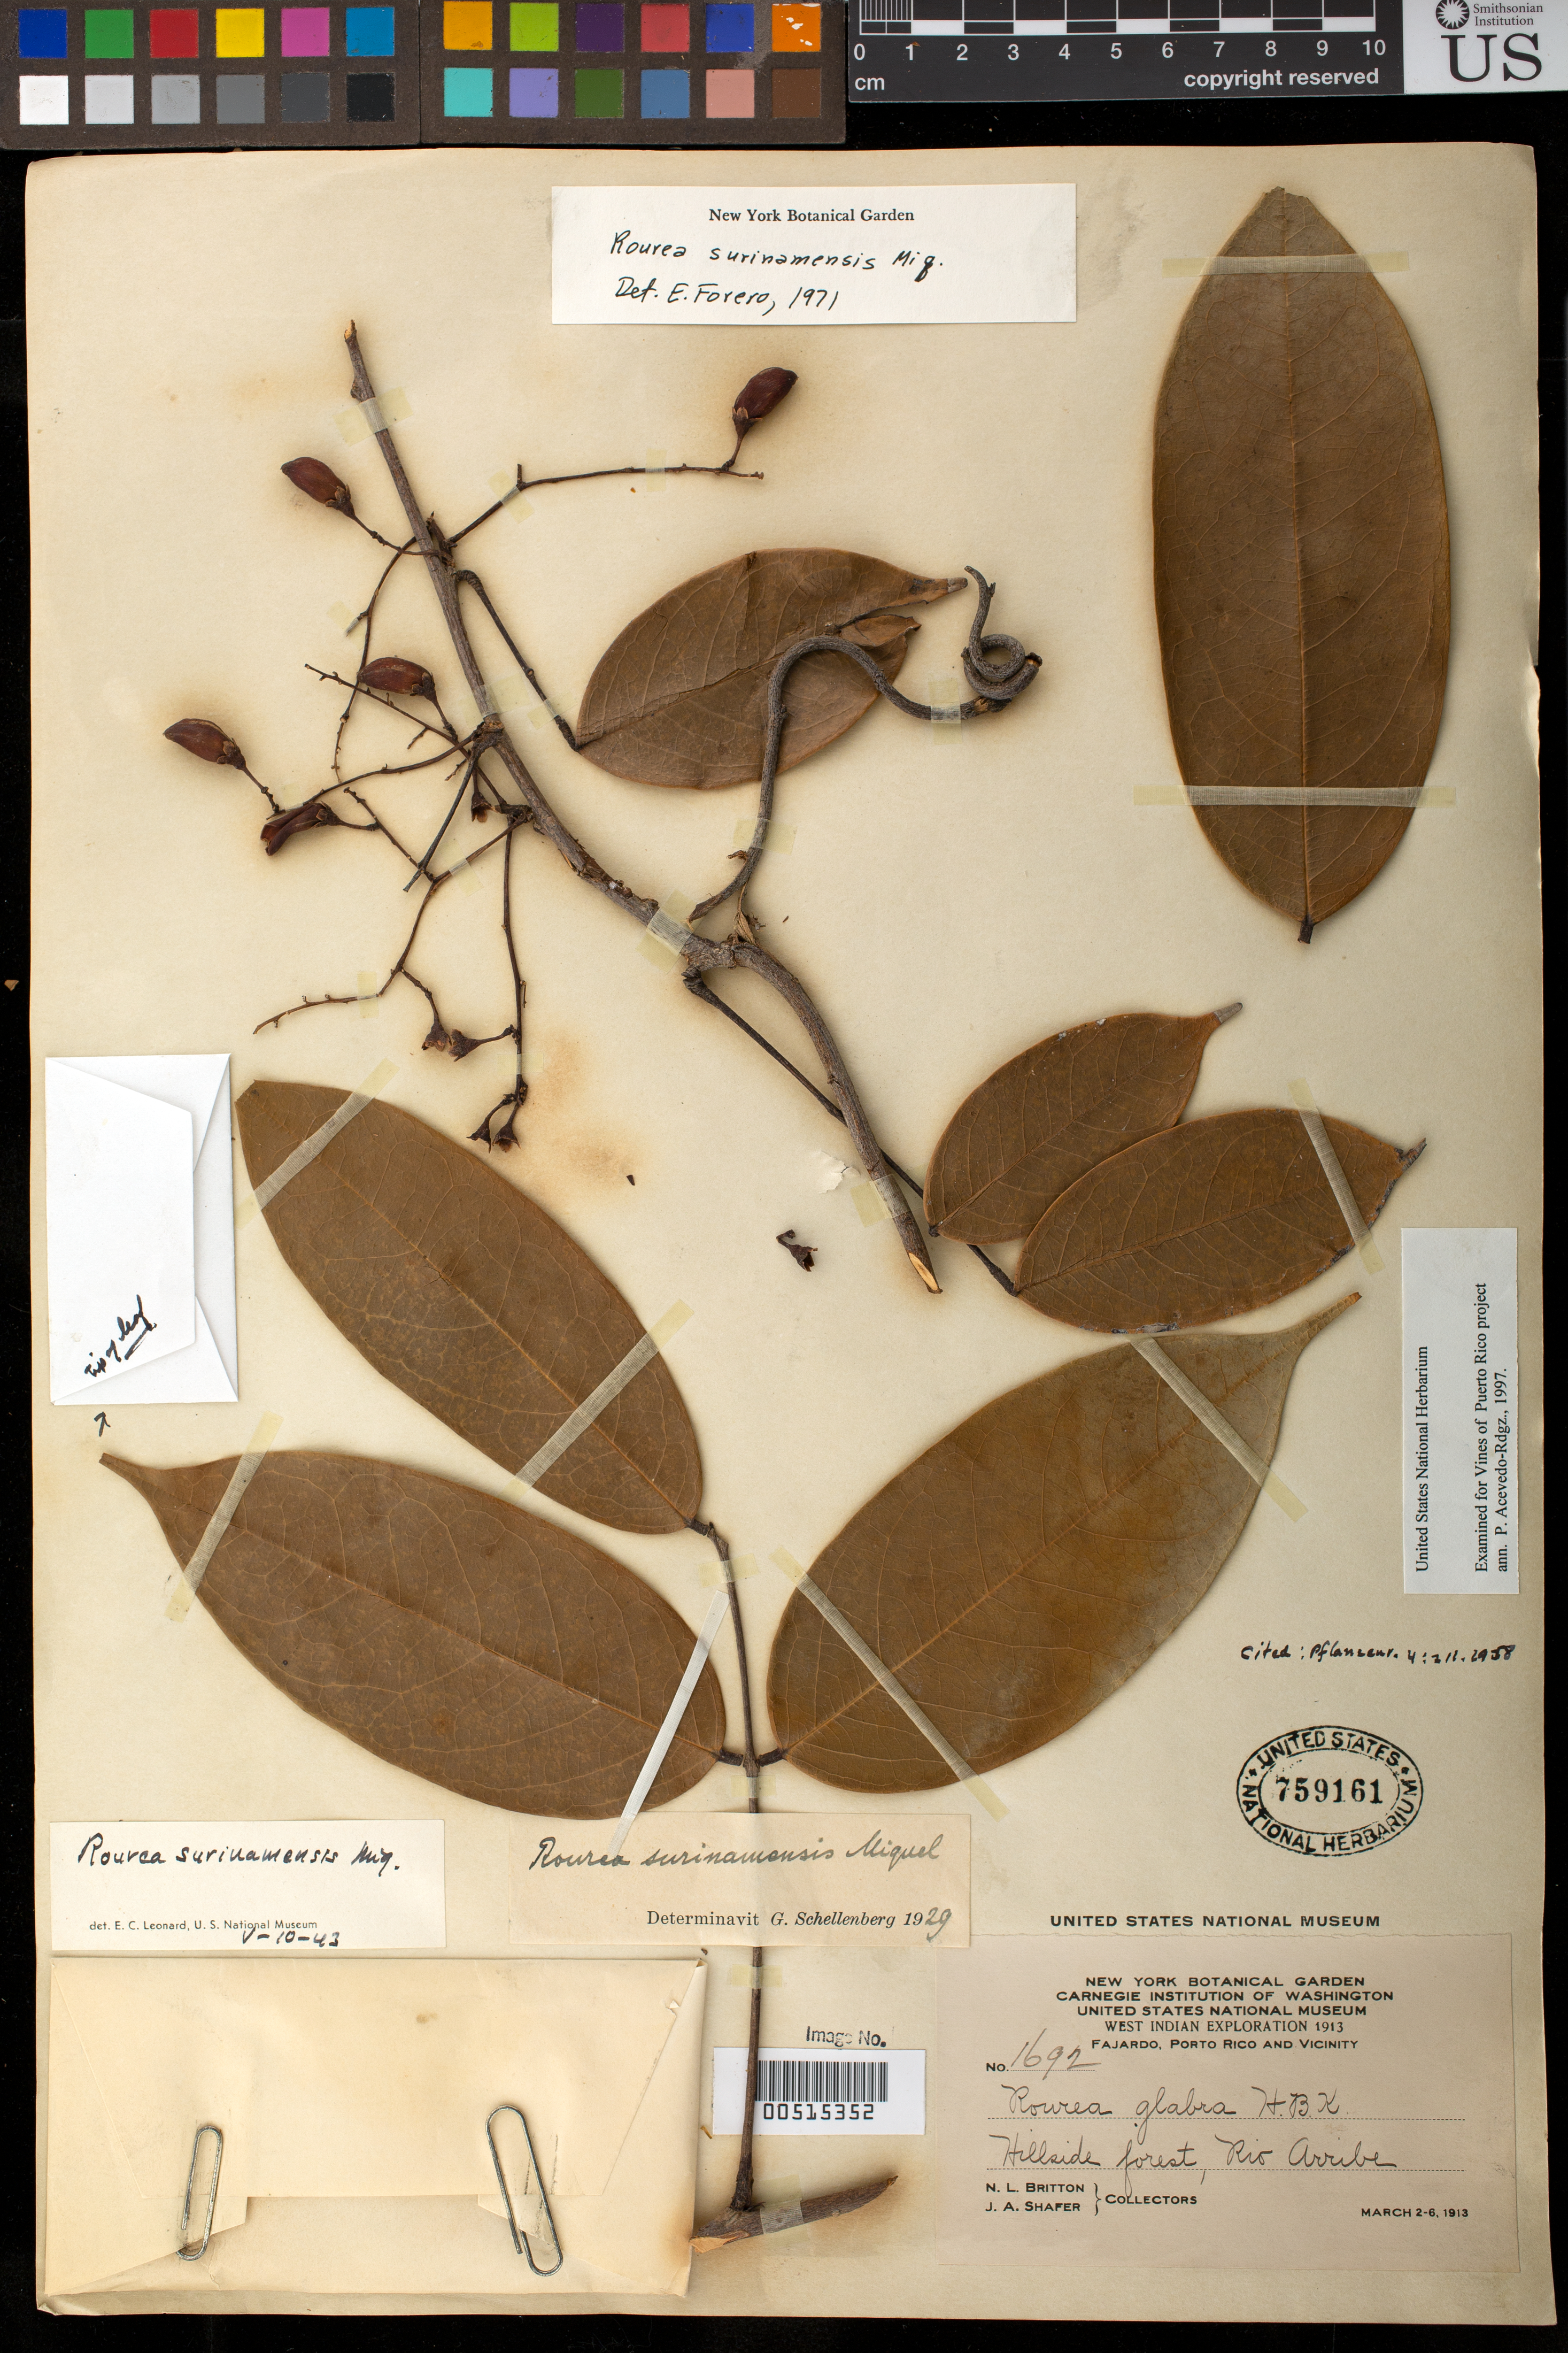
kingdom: Plantae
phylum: Tracheophyta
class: Magnoliopsida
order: Oxalidales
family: Connaraceae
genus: Rourea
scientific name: Rourea surinamensis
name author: Miq.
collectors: N. Britton & J. A. Shafer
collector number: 1692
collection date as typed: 02 Mar 1913 to 06 Mar 1913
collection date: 1913-03-02/1913-03-06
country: Puerto Rico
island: Greater Antilles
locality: Rio Arriba, Fajardo. Hillside forest.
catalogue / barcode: US 759161